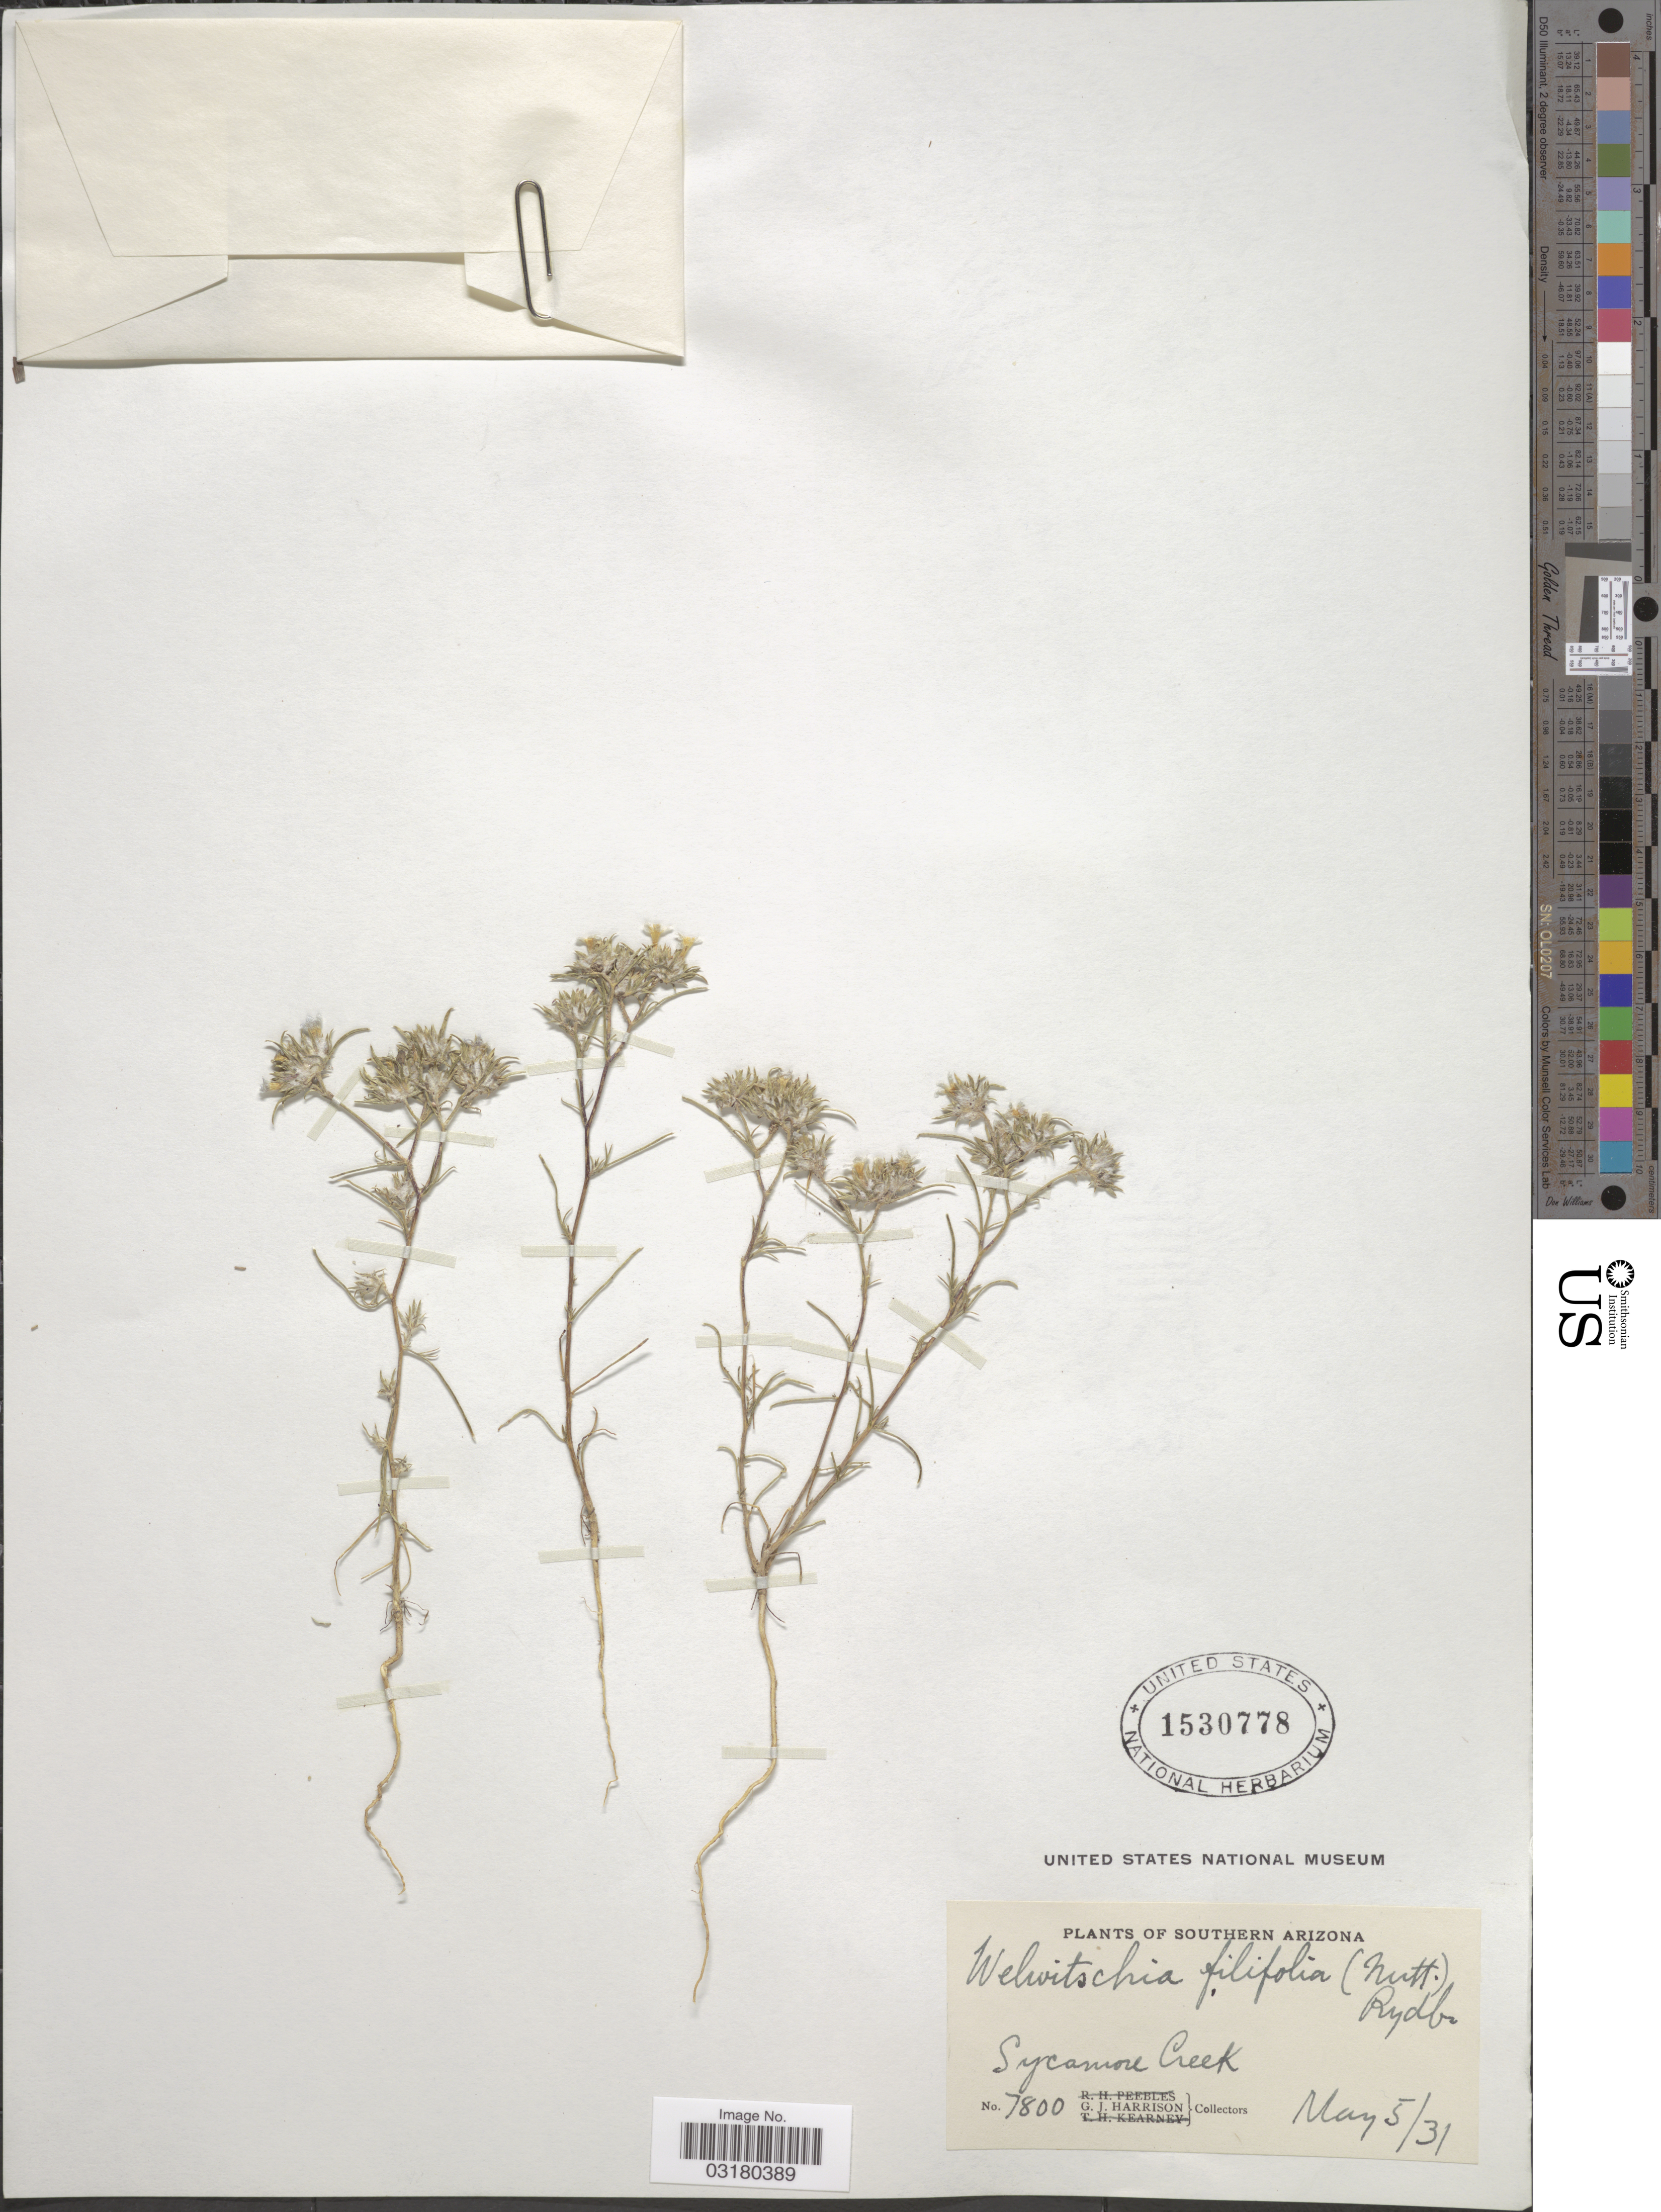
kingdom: Plantae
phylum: Tracheophyta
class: Magnoliopsida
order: Ericales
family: Polemoniaceae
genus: Eriastrum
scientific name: Eriastrum filifolium (Nutt.) Wooton & Standl.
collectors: G. J. Harrison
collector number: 7800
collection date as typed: Transcribed d/m/y: 5/5/31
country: United States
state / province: Arizona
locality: Southern Arizona. Sycamore Creek.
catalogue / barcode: US 1530778